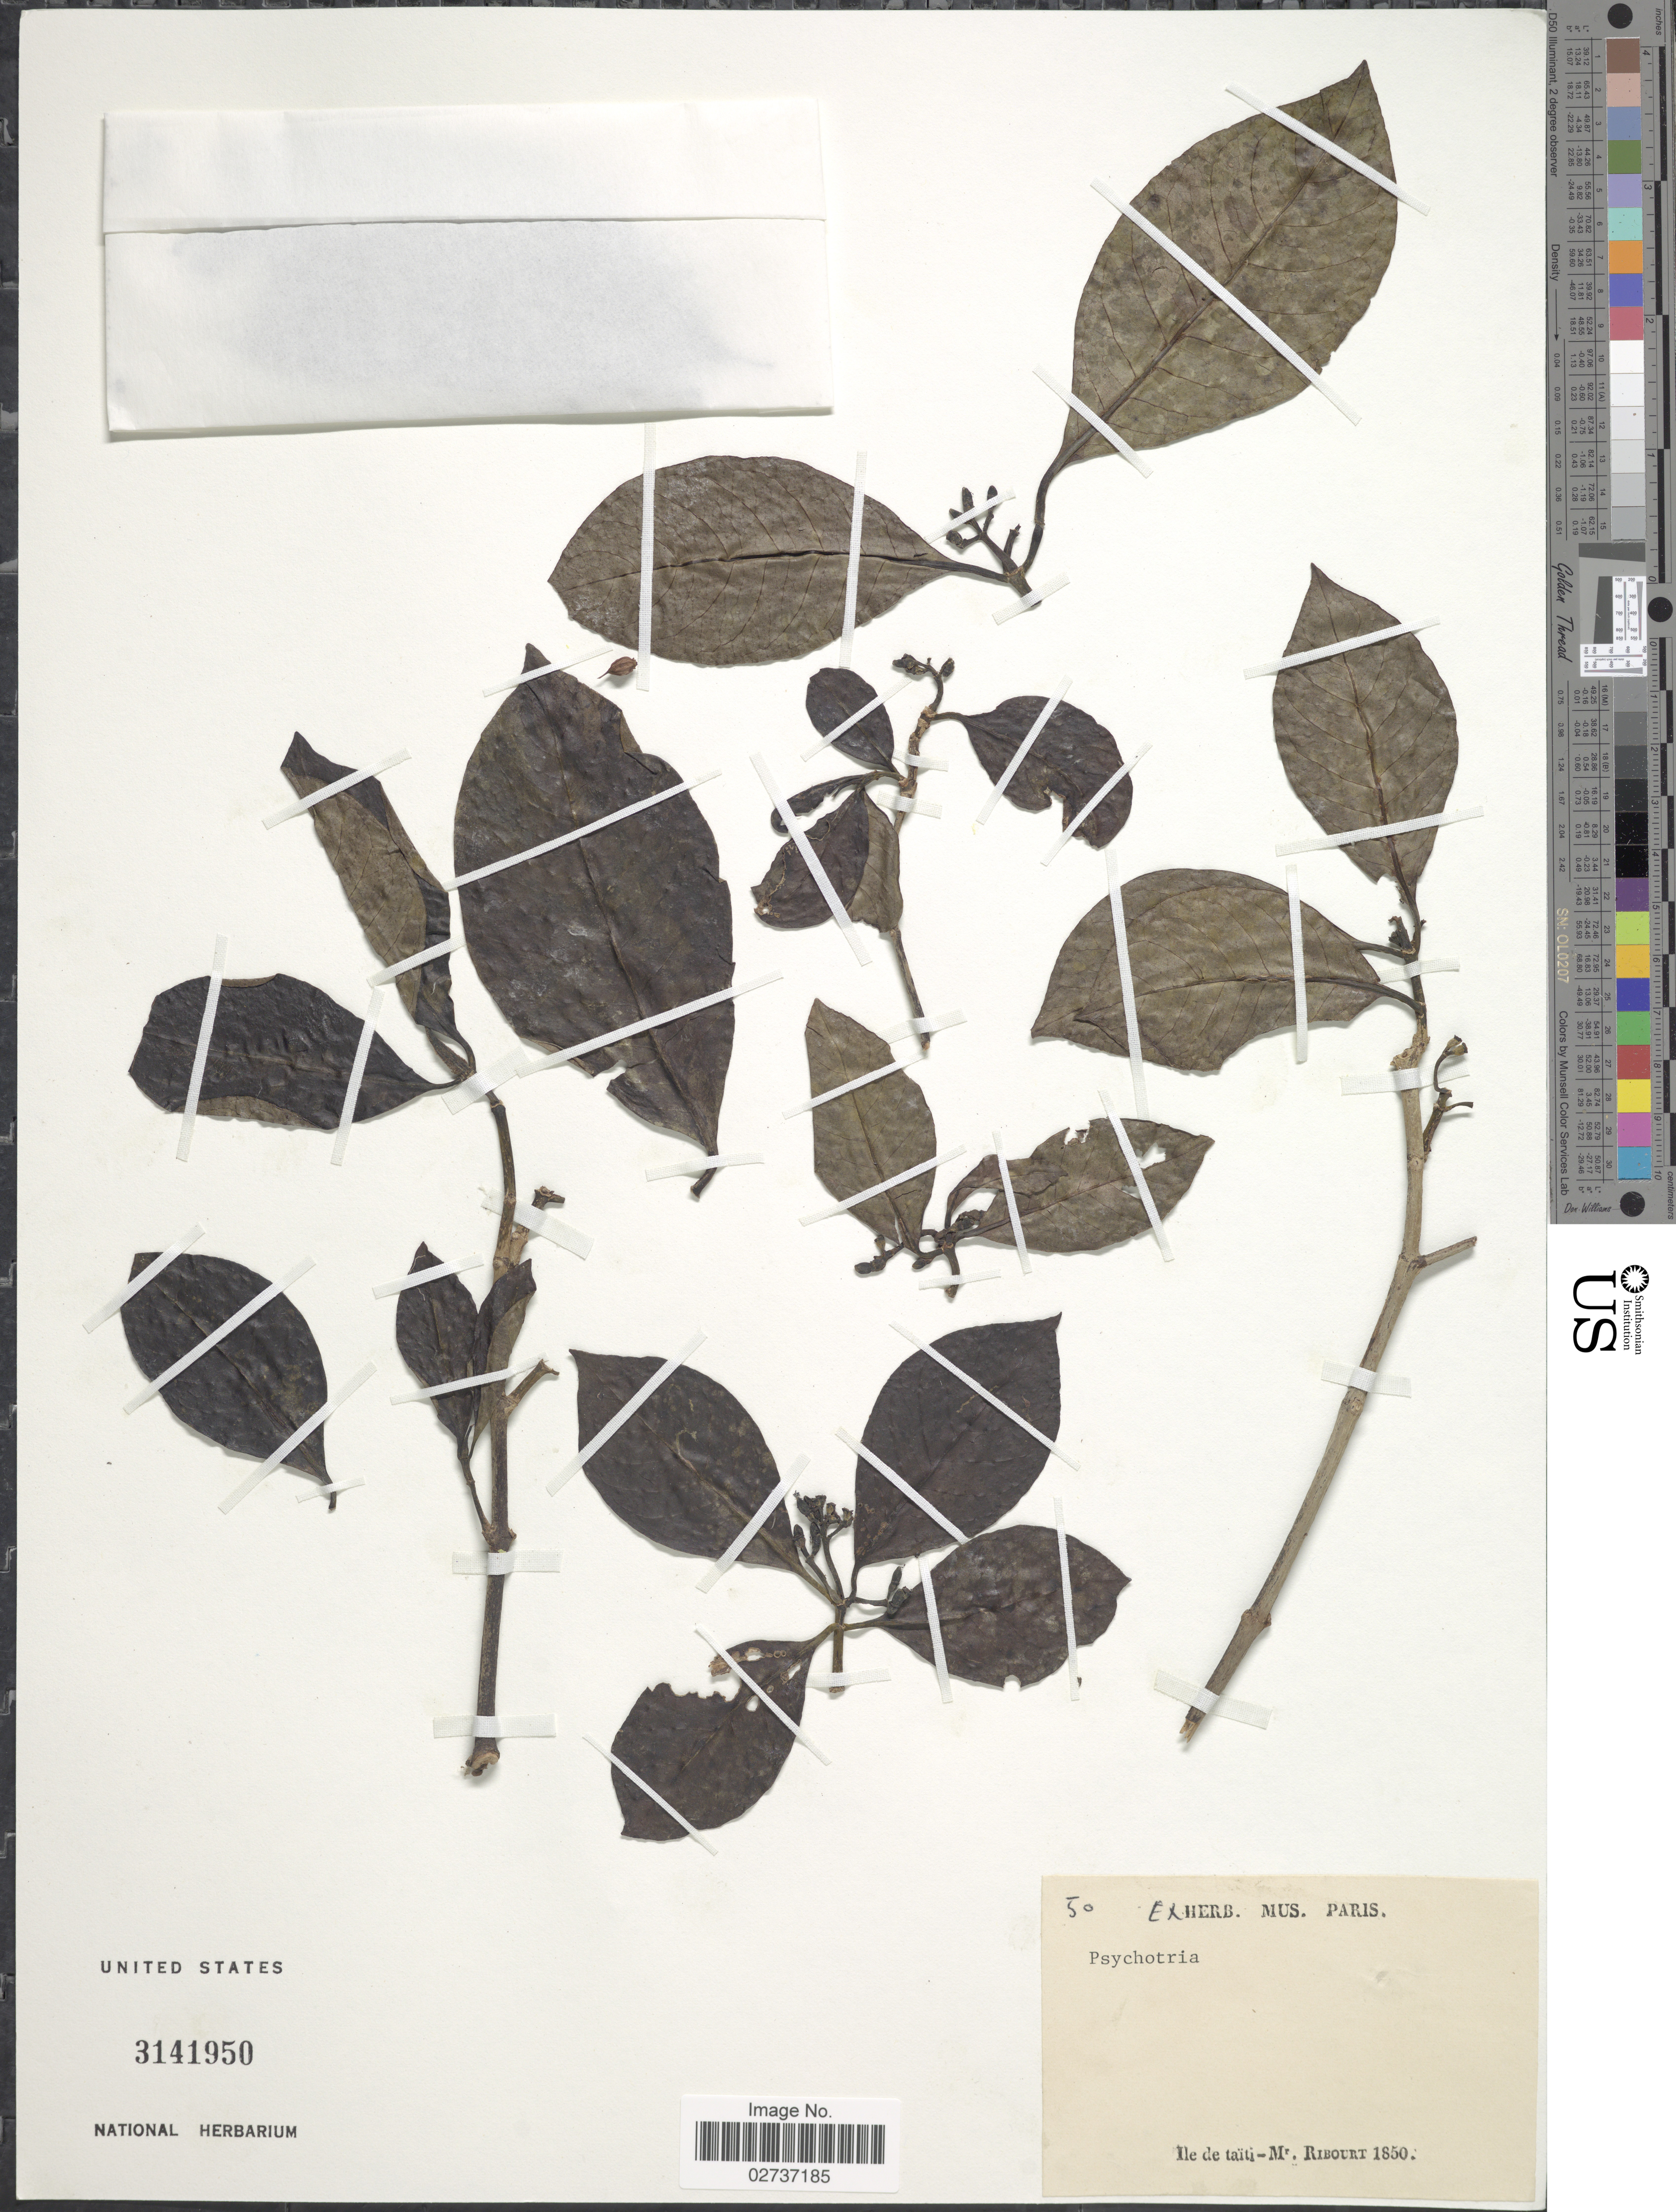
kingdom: Plantae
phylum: Tracheophyta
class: Magnoliopsida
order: Gentianales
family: Rubiaceae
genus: Psychotria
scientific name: Psychotria sp.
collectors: M. Ribourt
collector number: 50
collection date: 1850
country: French Polynesia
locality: Taiti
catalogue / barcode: US 3141950